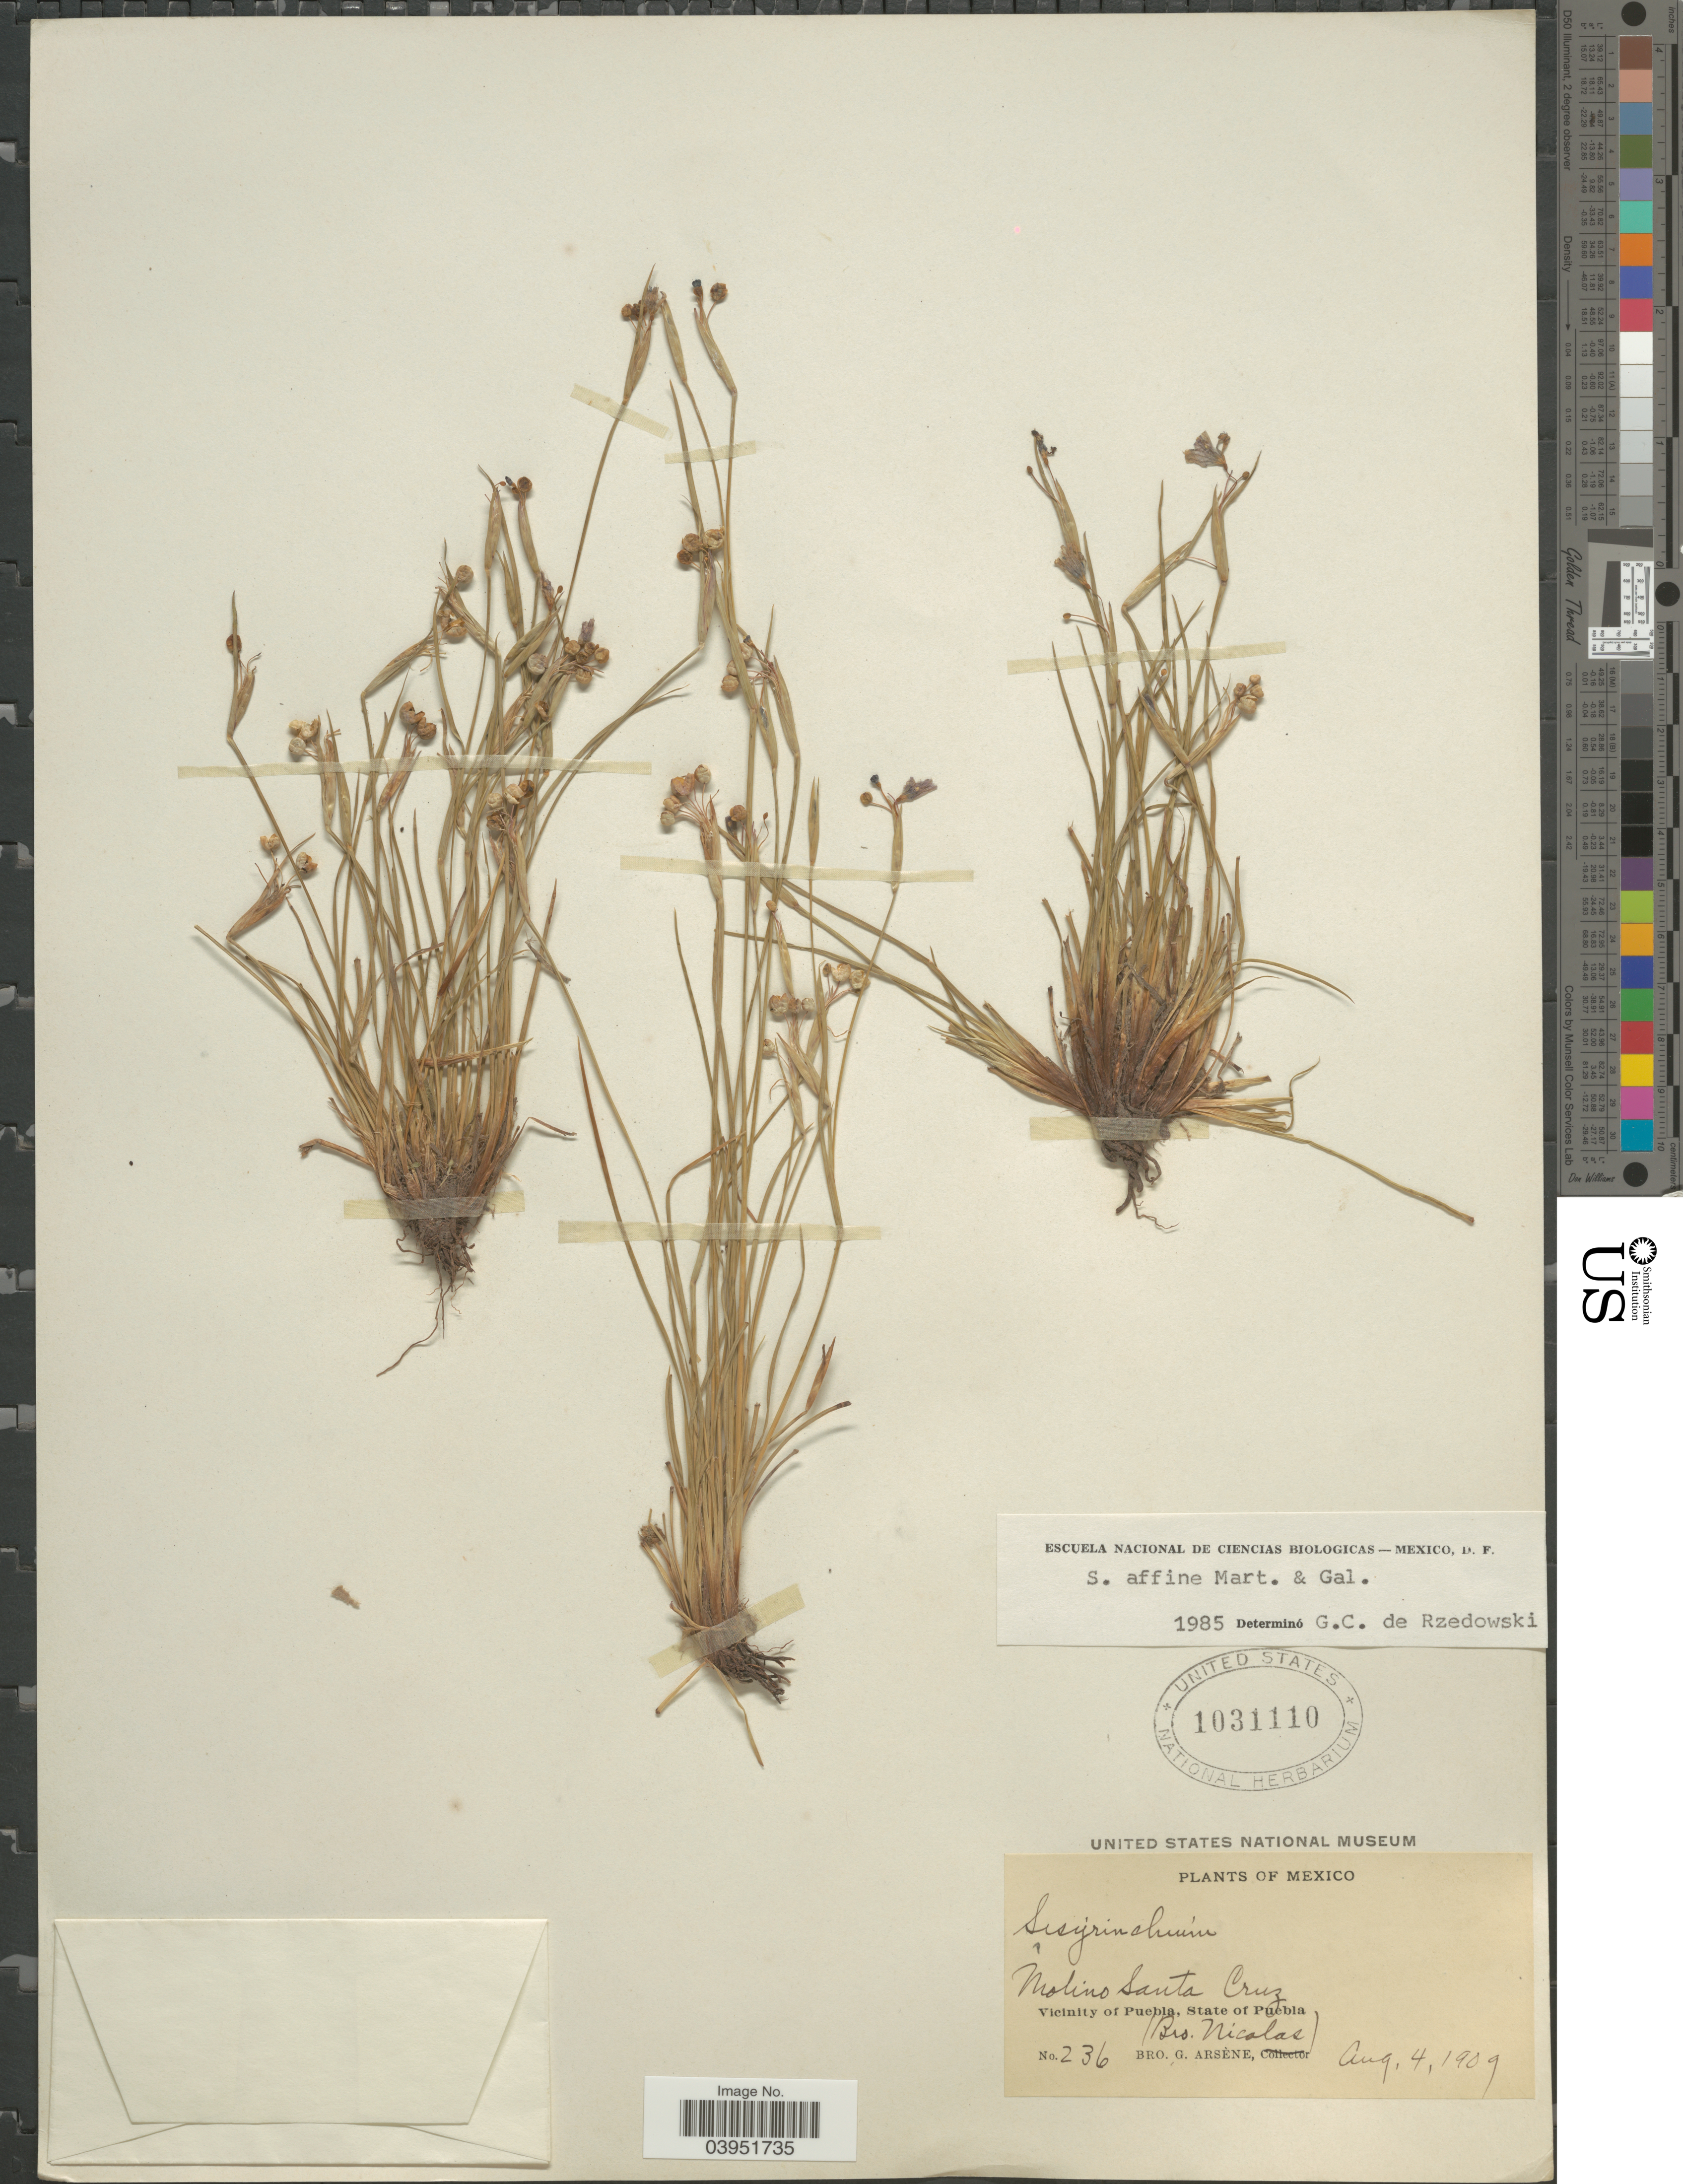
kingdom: Plantae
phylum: Tracheophyta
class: Liliopsida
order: Asparagales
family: Iridaceae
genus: Sisyrinchium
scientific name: Sisyrinchium affine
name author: M. Martens & Galeotti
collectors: Bro. G. Arsène & Bro. Nicolas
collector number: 236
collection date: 1909-08-04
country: Mexico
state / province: Puebla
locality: Molino Santa Cruz. Vicinity of Puebla.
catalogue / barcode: US 1031110